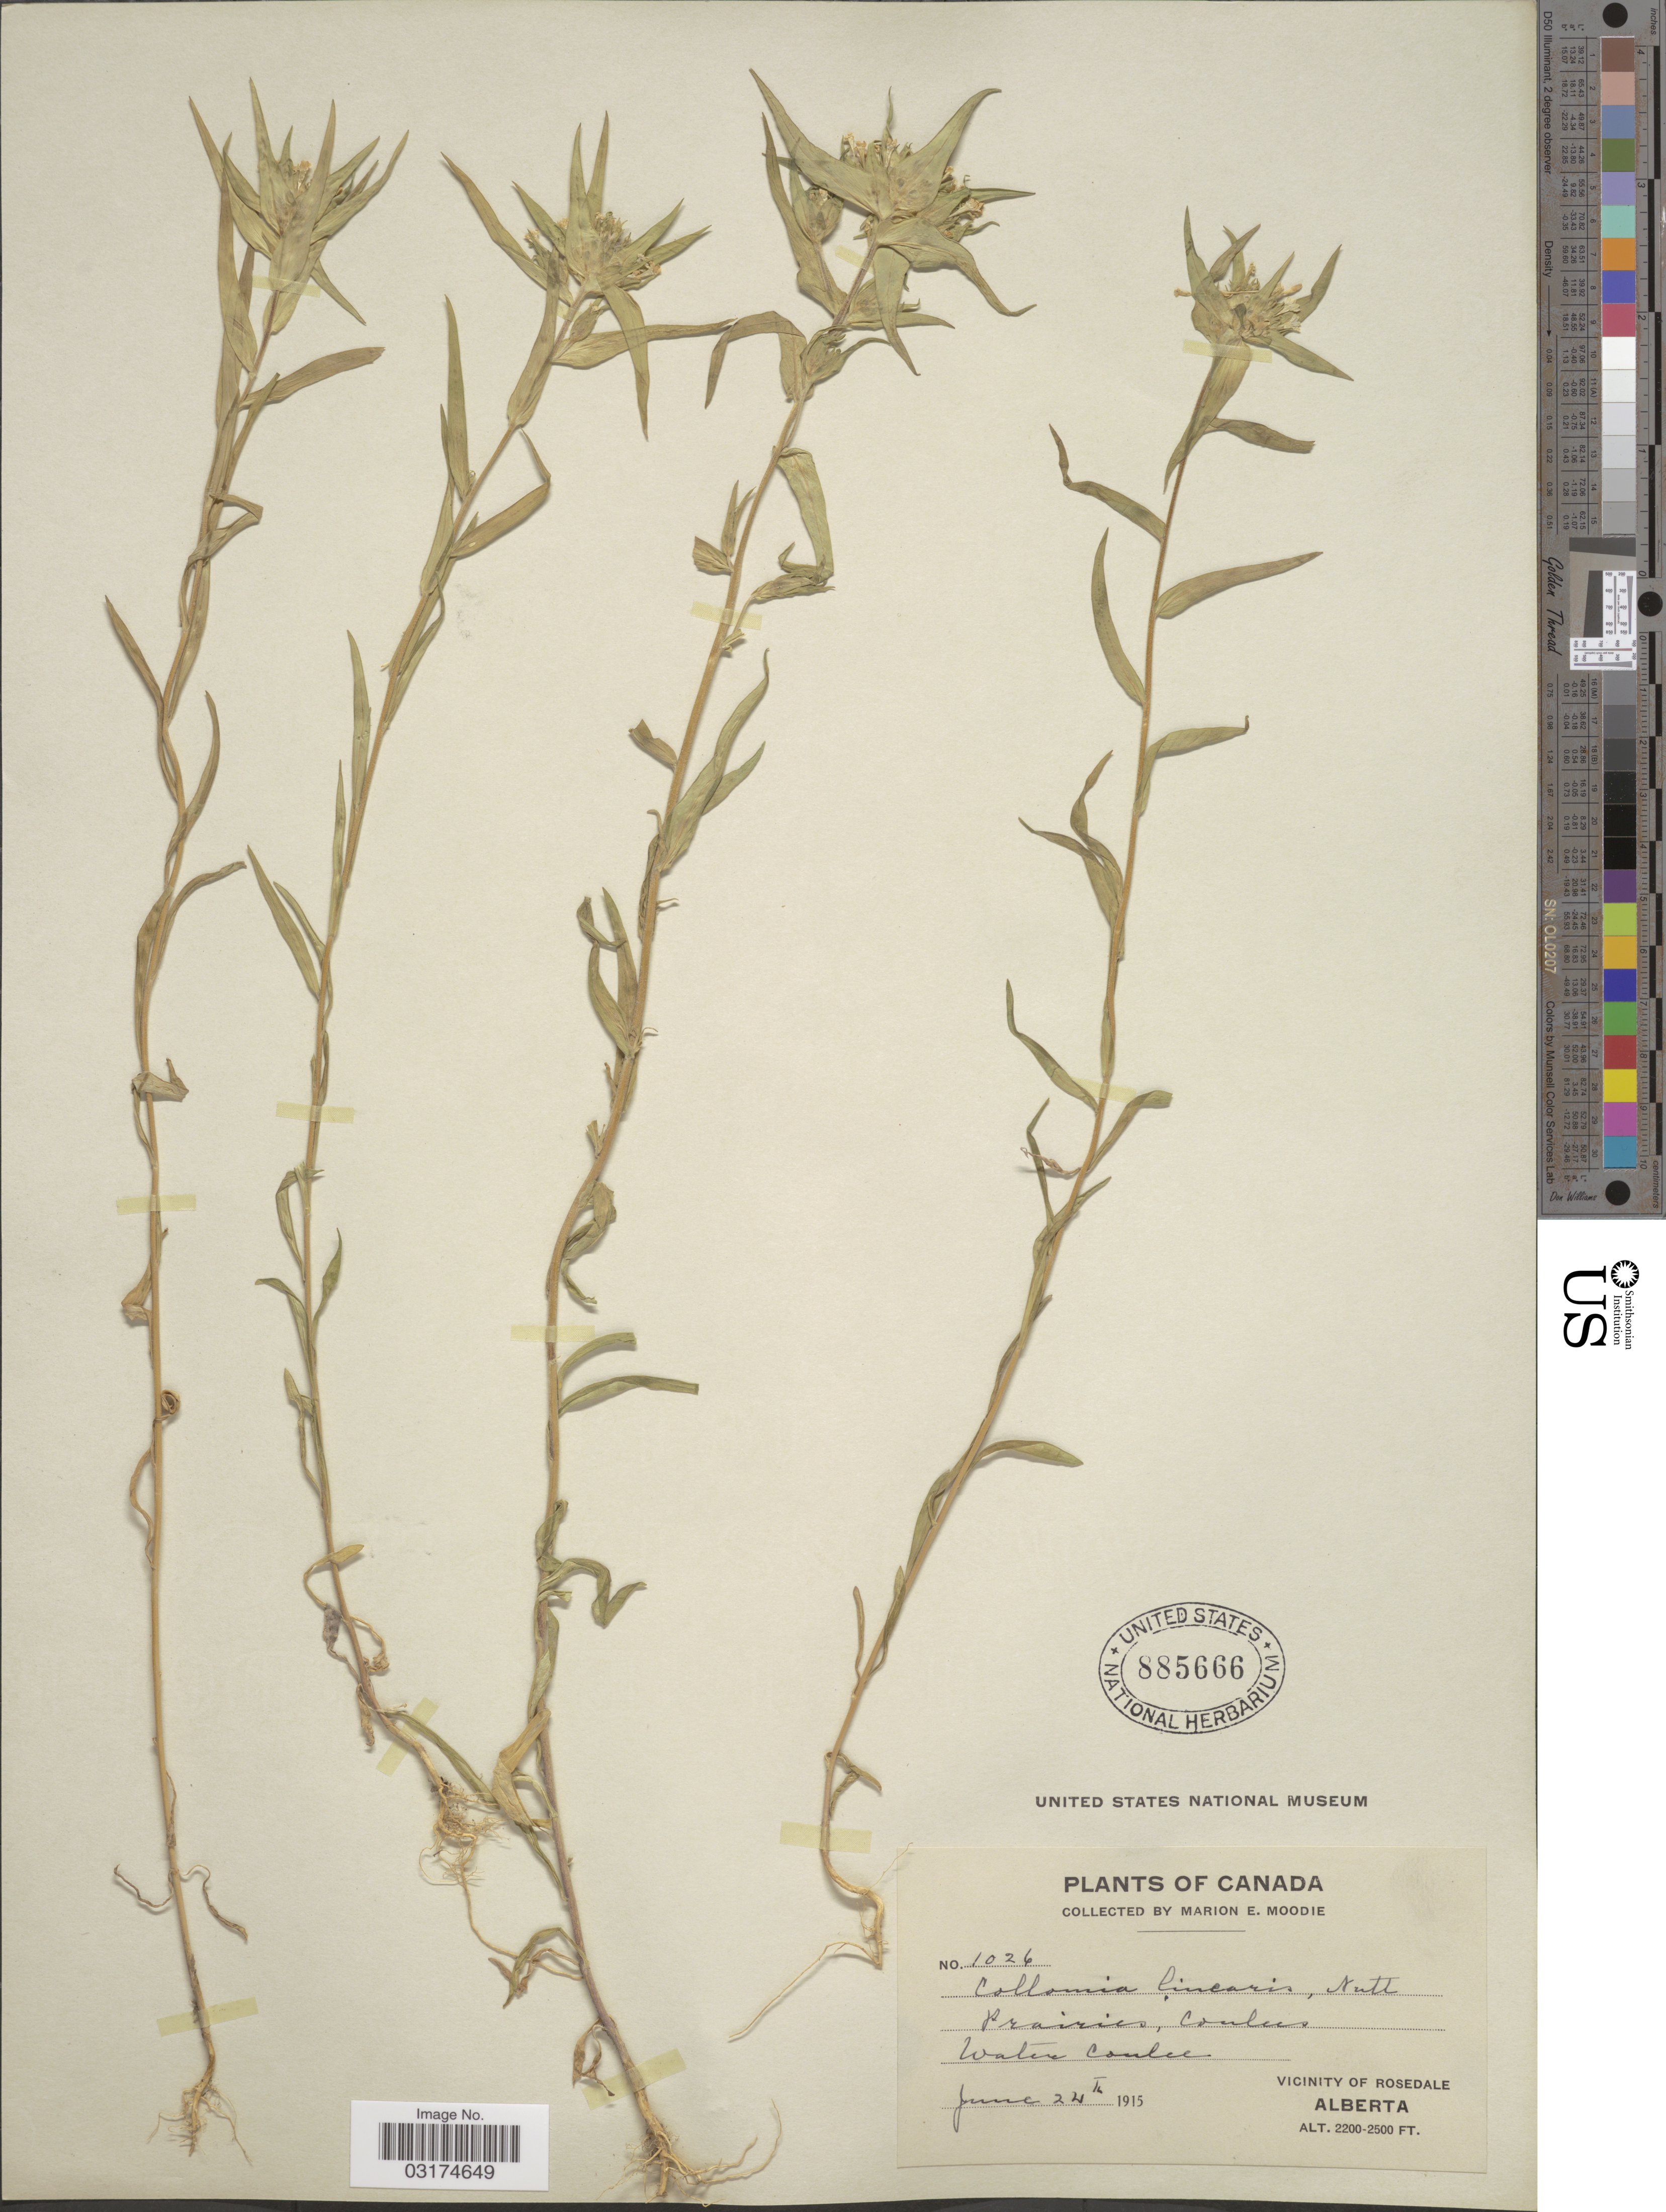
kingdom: Plantae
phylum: Tracheophyta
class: Magnoliopsida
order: Ericales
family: Polemoniaceae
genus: Collomia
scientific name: Collomia linearis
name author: Nutt.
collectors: M. E. Moodie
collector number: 1026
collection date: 1915-06-24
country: Canada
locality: Prairies, Coulees. Water Coulee. Vicinity of Rosedale.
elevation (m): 671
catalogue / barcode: US 885666